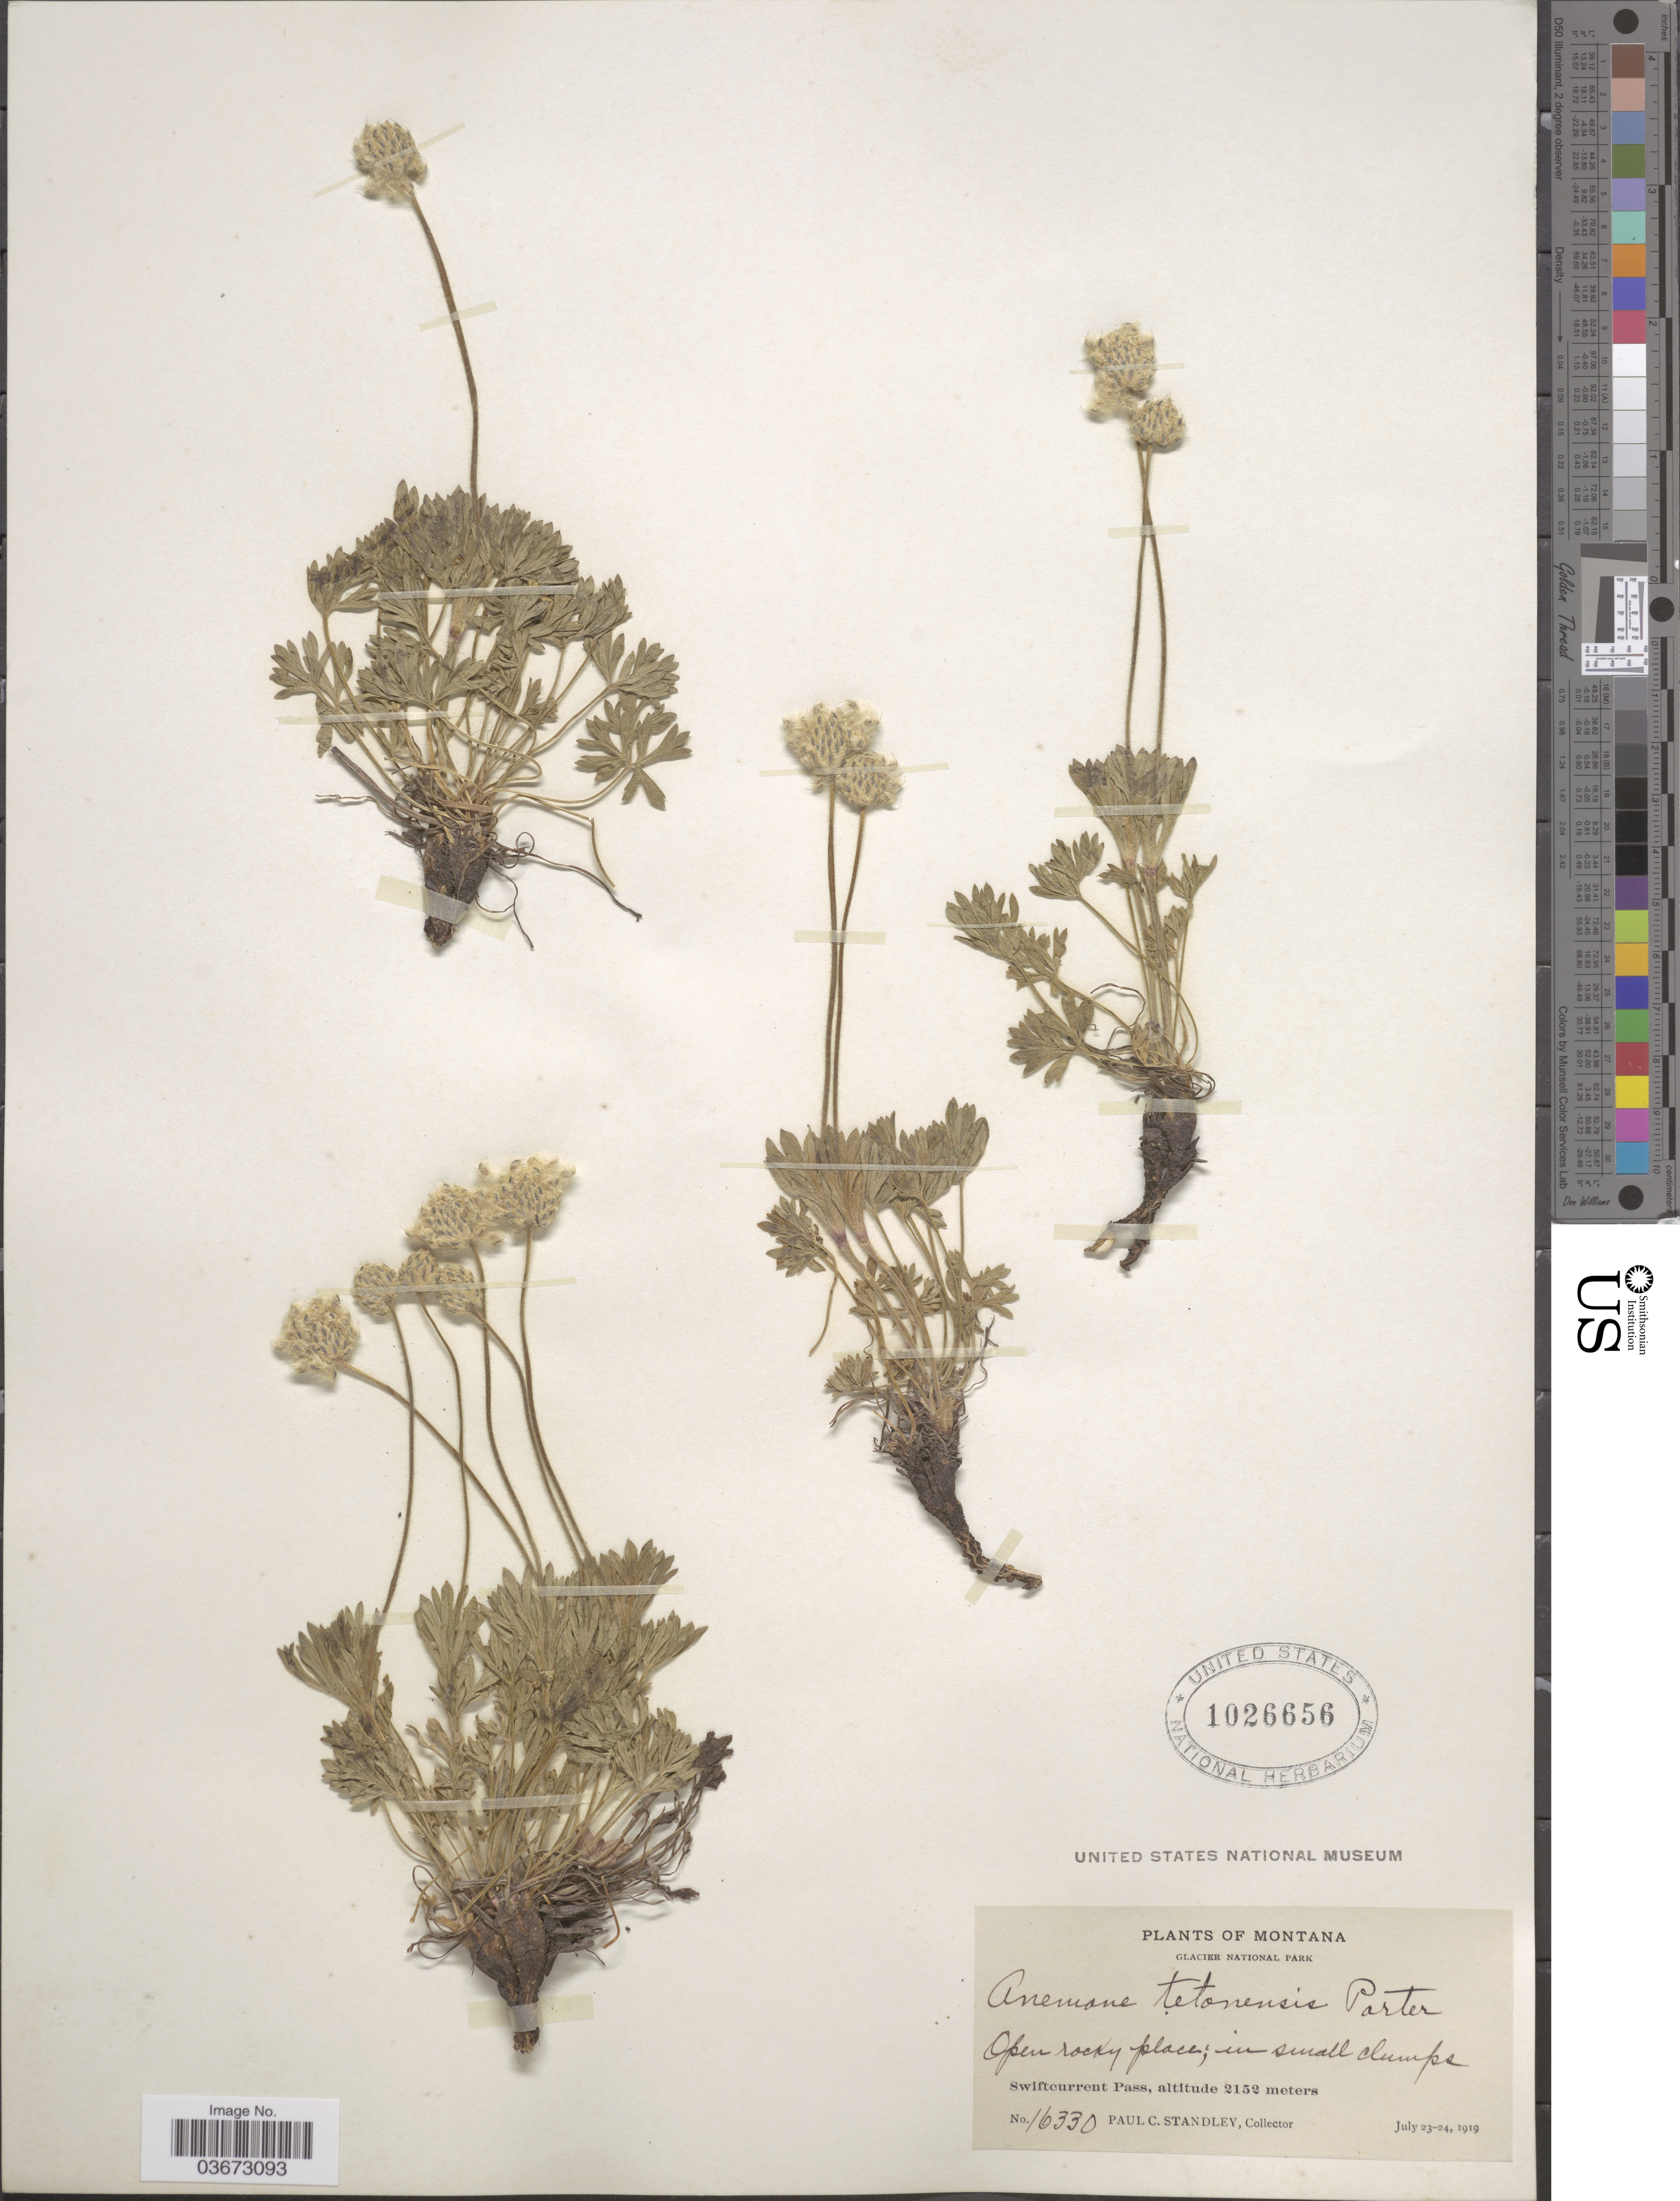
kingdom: Plantae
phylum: Tracheophyta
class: Magnoliopsida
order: Ranunculales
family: Ranunculaceae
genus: Anemone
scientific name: Anemone tetonensis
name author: Porter ex Britton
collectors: P. C. Standley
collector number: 16330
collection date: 1919-07-23/1919-07-24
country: United States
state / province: Montana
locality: Glacier National Park. Open rocky place. Swiftcurrent Pass.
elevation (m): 2152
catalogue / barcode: US 1026656